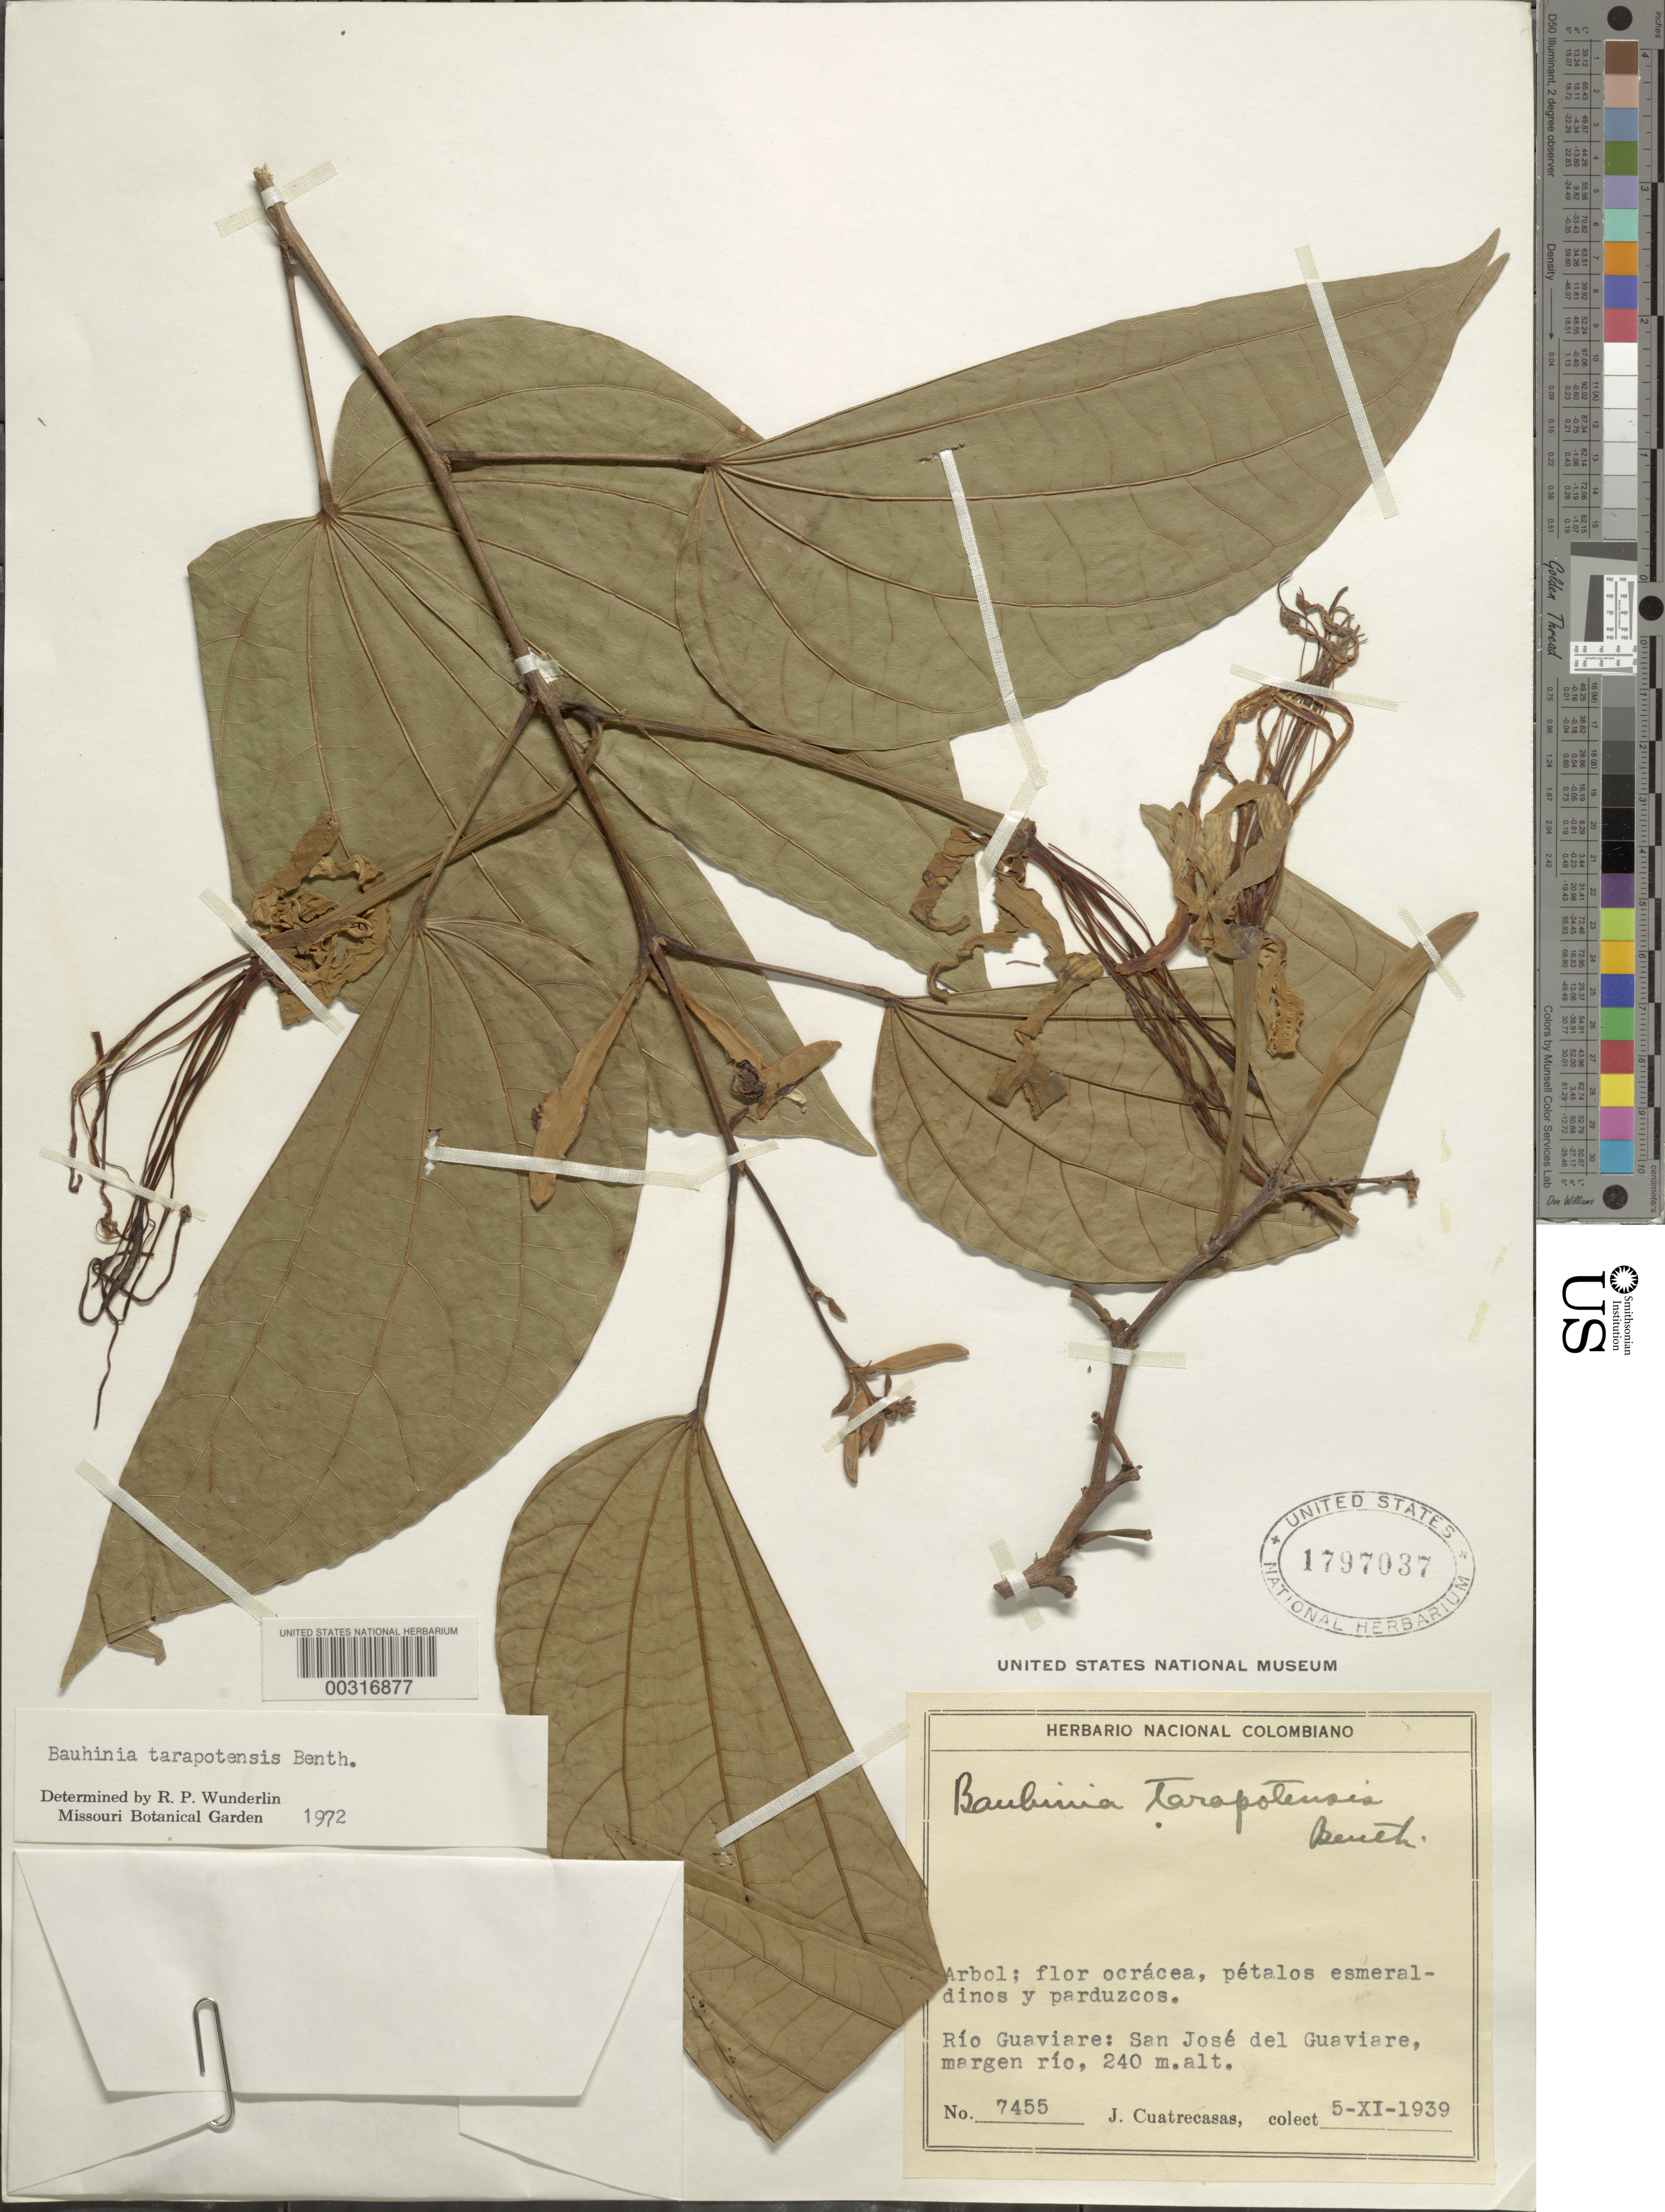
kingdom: Plantae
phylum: Tracheophyta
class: Magnoliopsida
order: Fabales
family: Fabaceae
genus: Bauhinia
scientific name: Bauhinia tarapotensis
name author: Benth.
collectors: J. Cuatrecasas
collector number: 7455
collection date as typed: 05 Nov 1939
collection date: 1939-11-05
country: Colombia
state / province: Guaviare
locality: Rio Guaviare; San Jose del Guaviare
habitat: Margin of river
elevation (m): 240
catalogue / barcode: US 1797037